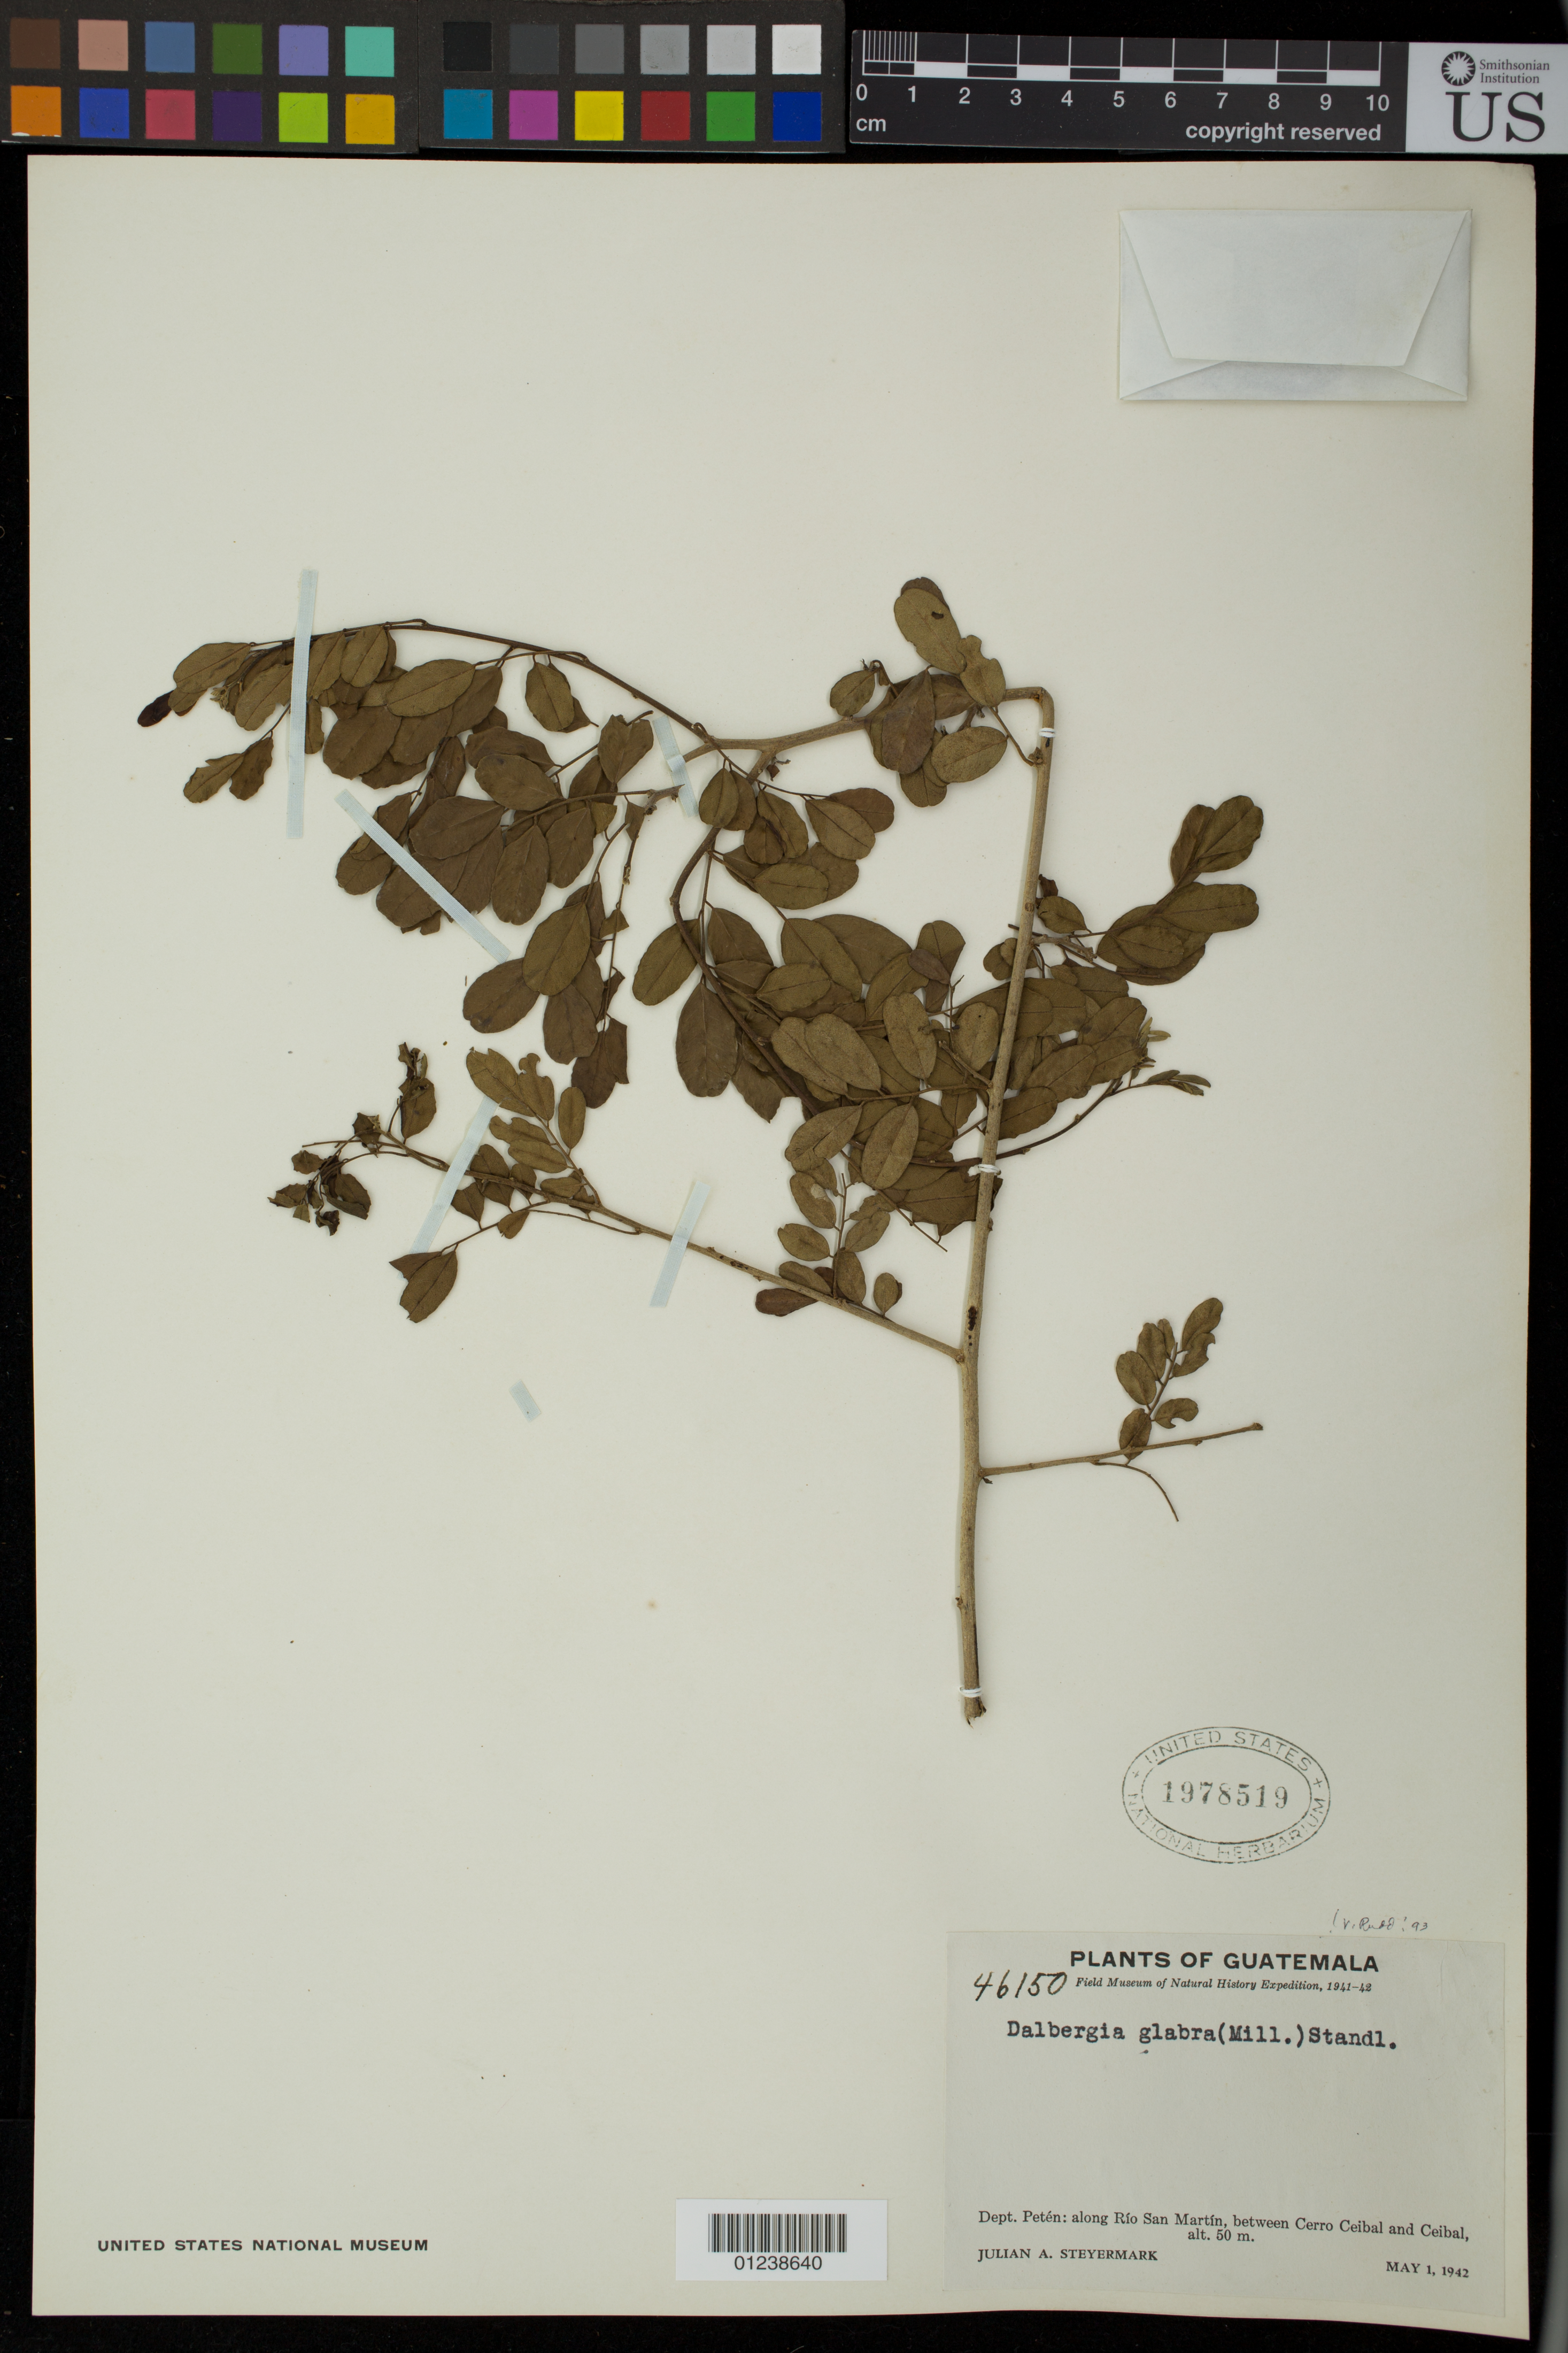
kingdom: Plantae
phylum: Tracheophyta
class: Magnoliopsida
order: Fabales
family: Fabaceae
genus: Dalbergia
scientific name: Dalbergia glabra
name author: (Mill.) Standl.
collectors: J. Steyermark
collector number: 46150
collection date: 1942-05-01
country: Guatemala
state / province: El Petén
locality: along Rio San Martin, between Cerro Ceibal and Ceibal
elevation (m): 50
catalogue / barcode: US 1978519